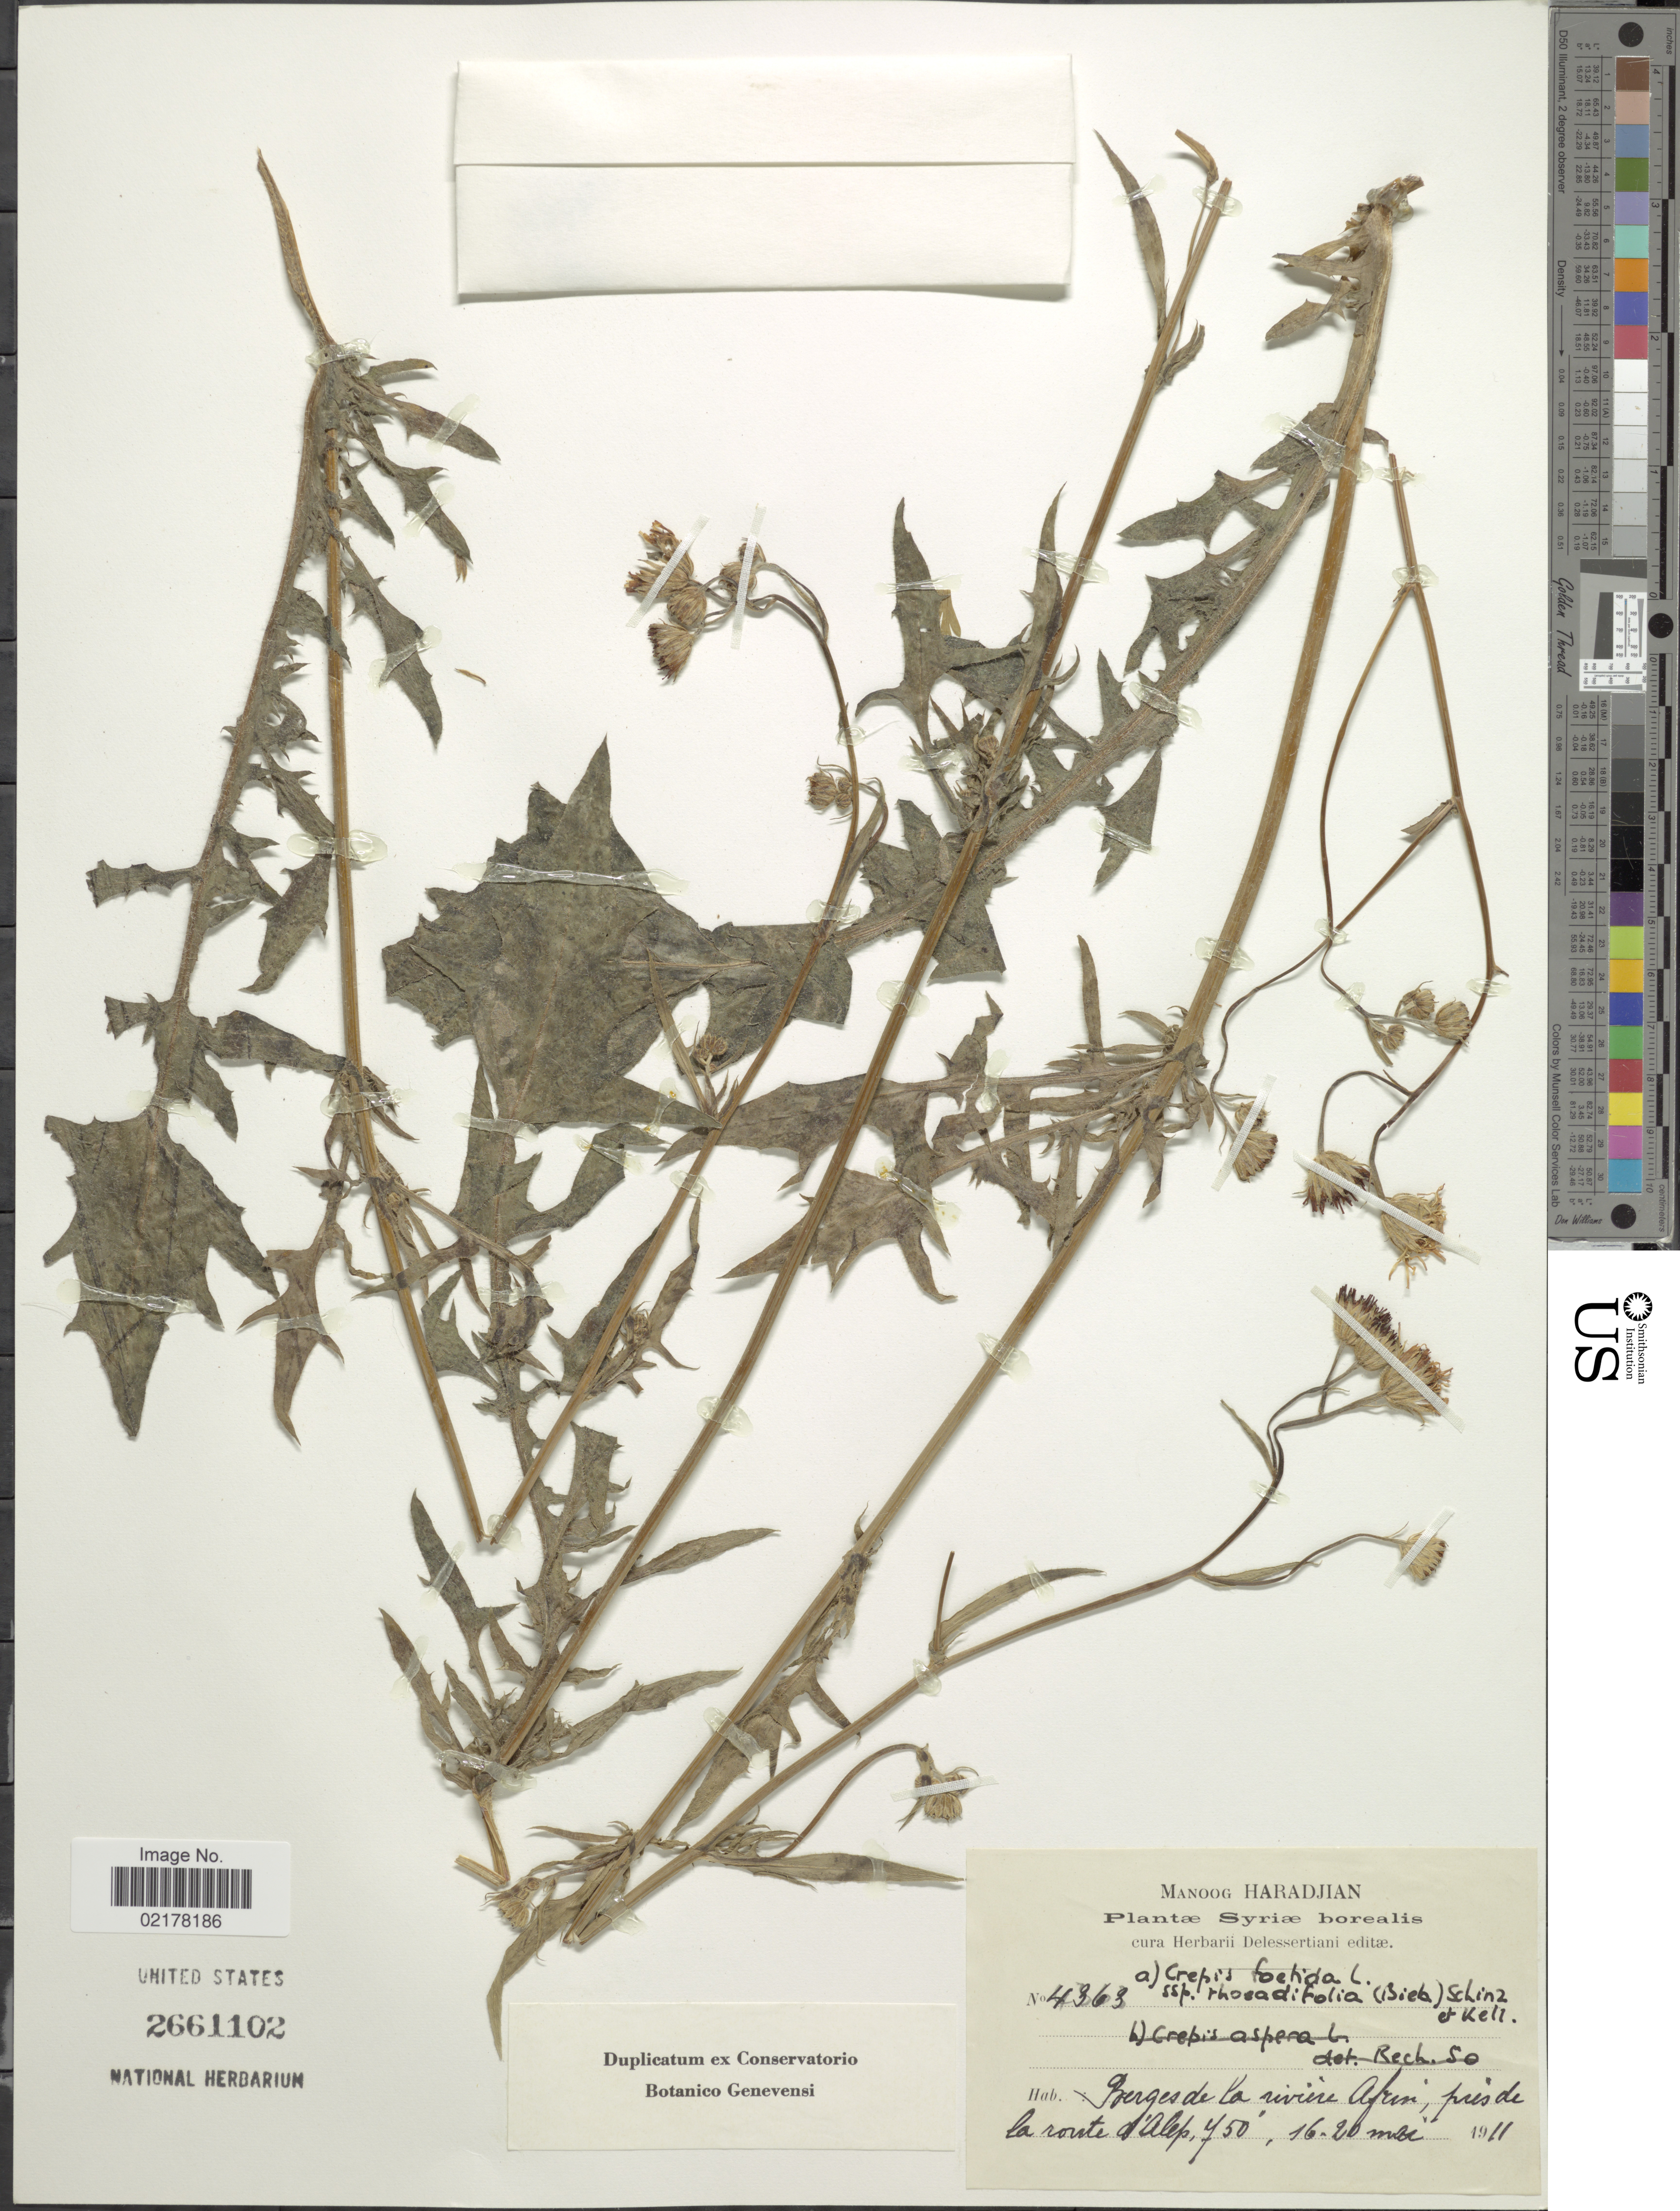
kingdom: Plantae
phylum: Tracheophyta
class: Magnoliopsida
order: Asterales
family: Asteraceae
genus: Crepis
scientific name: Crepis foetida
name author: L.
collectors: M. Haradjian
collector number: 4363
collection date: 1911-05-16/1911-05-20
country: Syria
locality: Syriae borealis. Berges de la riviere Afrin, pres de la route d'Alep [interpreted]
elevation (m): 229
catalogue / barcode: US 2661102